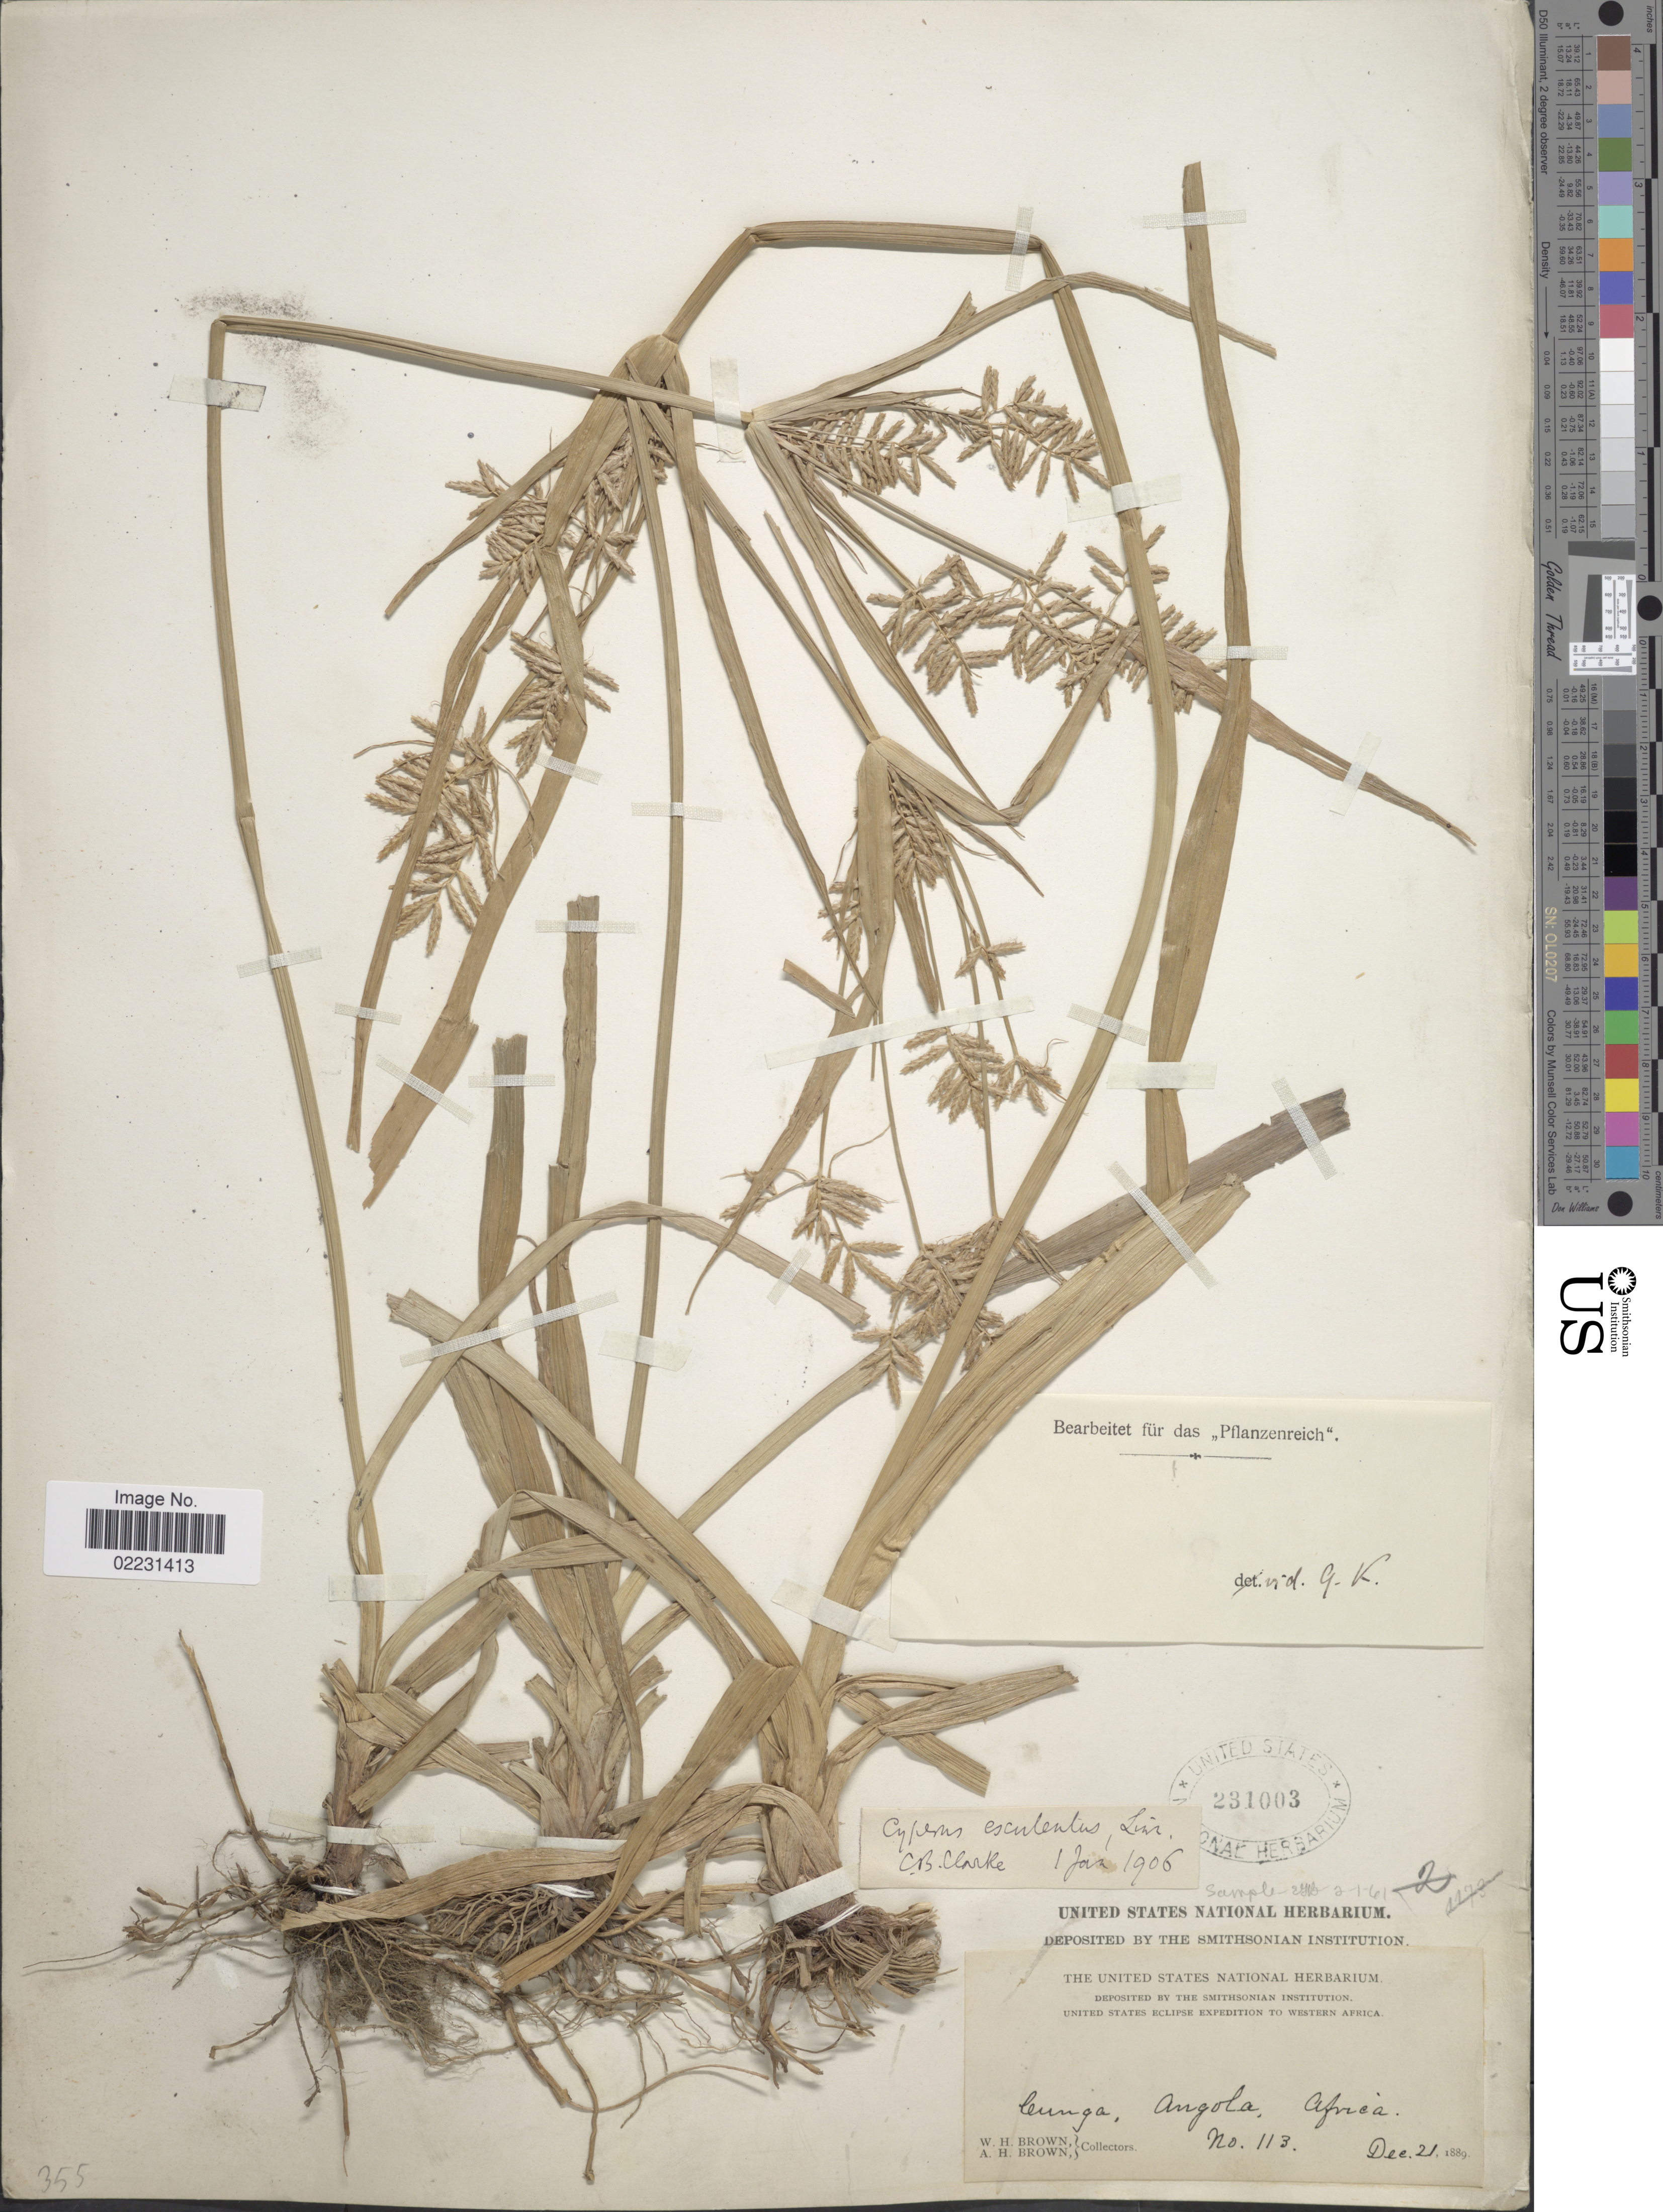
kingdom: Plantae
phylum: Tracheophyta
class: Liliopsida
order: Poales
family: Cyperaceae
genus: Cyperus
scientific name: Cyperus esculentus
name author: L.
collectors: W. H. Brown & A. H. Brown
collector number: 113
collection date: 1889-12-21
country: Angola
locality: Cunga, Angola, Africa.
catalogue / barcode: US 231003